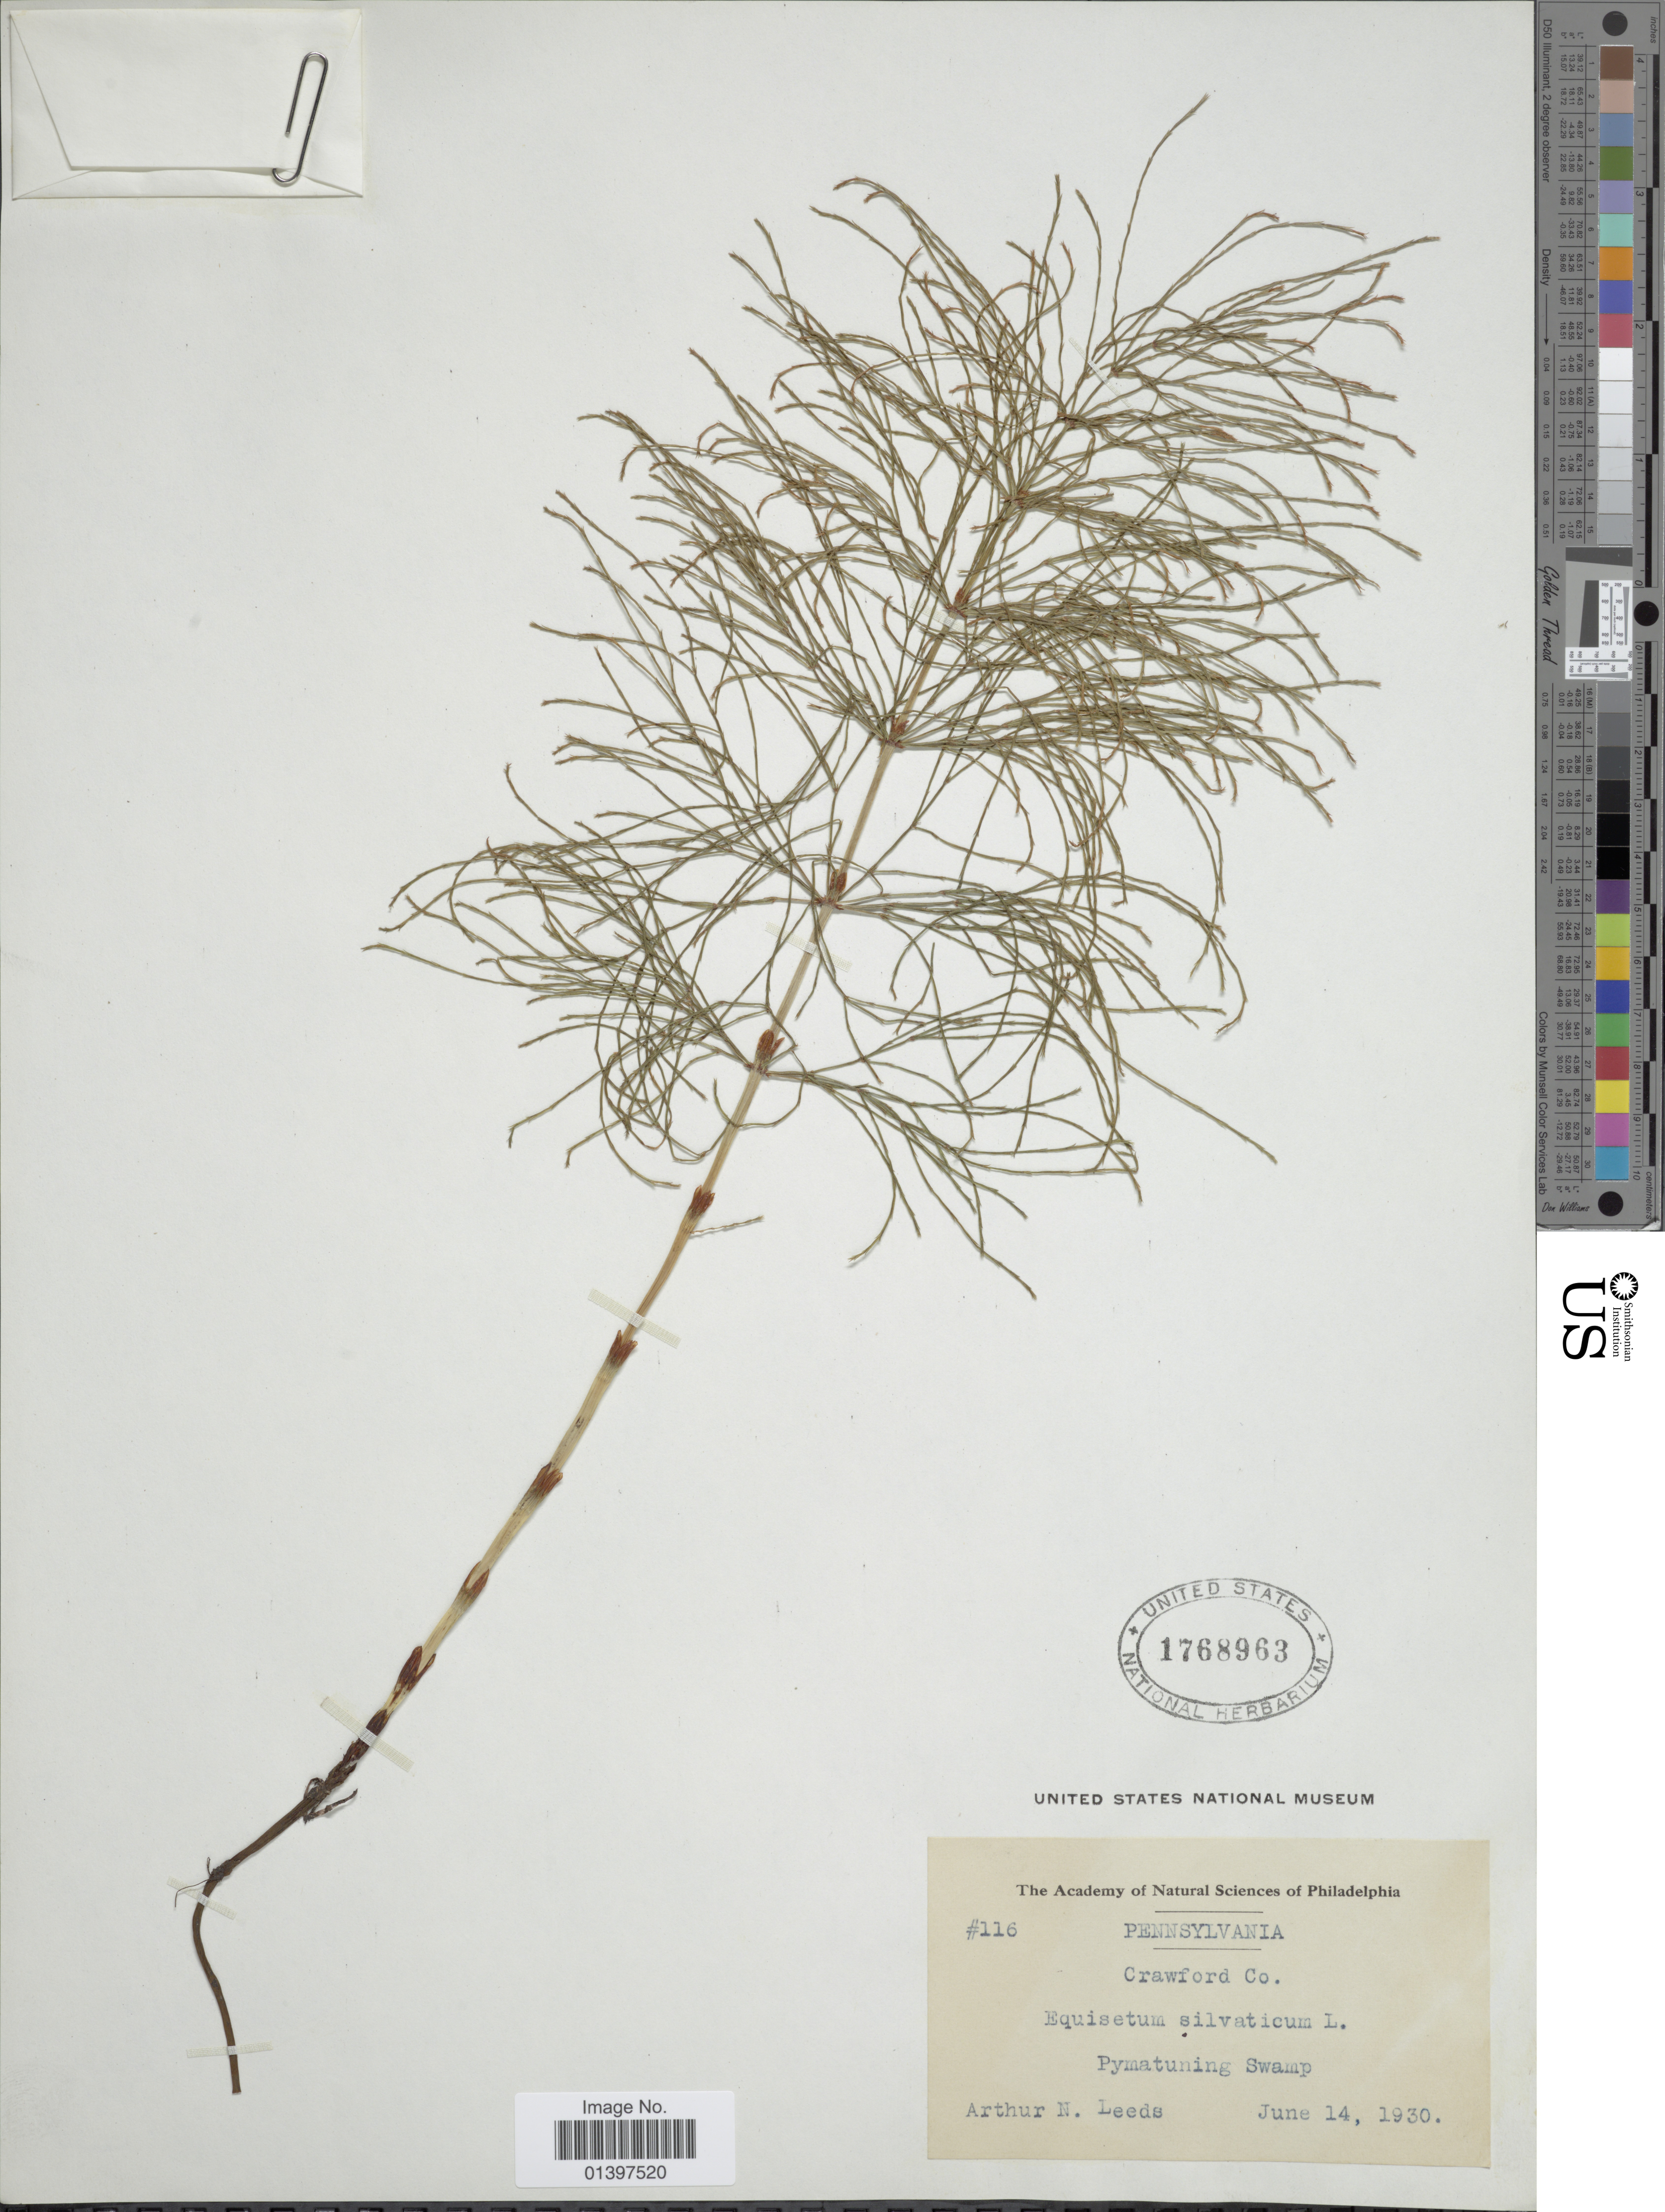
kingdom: Plantae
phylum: Tracheophyta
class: Polypodiopsida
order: Equisetales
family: Equisetaceae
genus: Equisetum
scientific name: Equisetum sylvaticum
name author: L.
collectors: A. N. Leeds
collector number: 116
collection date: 1930-06-14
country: United States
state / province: Pennsylvania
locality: Crawford Co., Pymatuning Swamp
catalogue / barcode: US 1768963